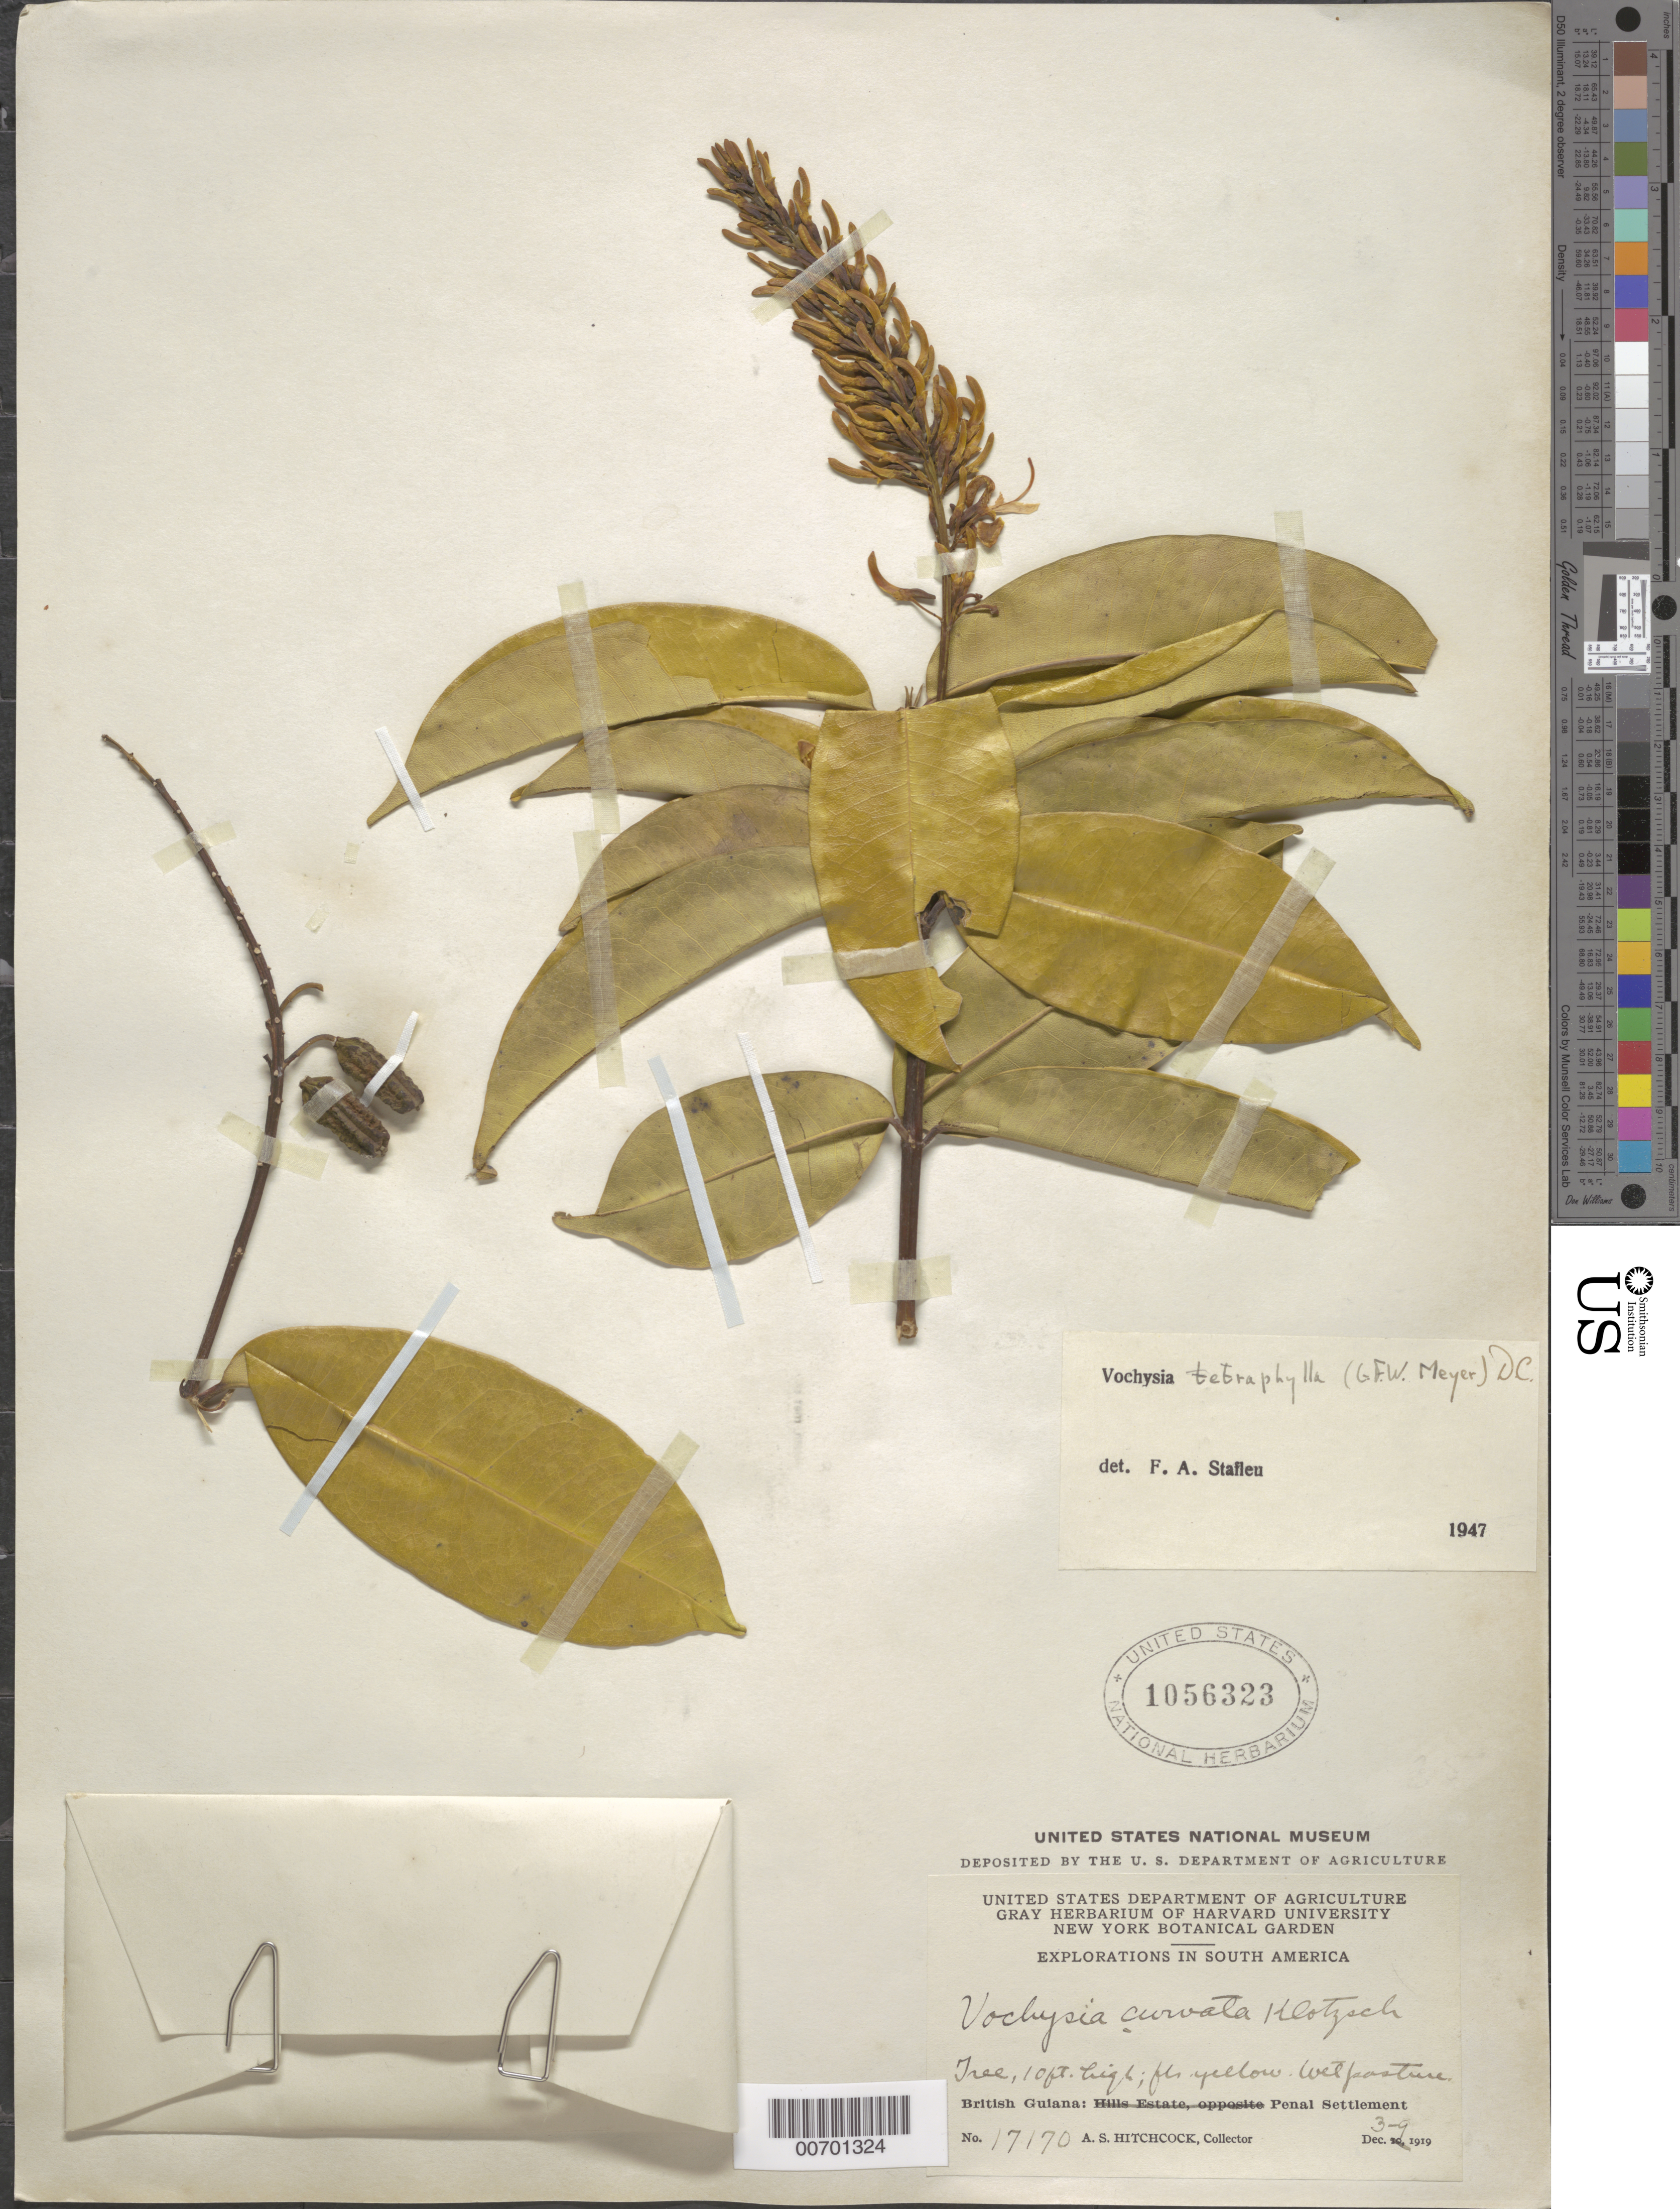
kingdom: Plantae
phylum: Tracheophyta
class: Magnoliopsida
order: Myrtales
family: Vochysiaceae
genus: Vochysia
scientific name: Vochysia tetraphylla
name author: (G. Mey.) DC.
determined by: Stafleu, F. A.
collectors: A. S. Hitchcock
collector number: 17170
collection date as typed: Dec. 3-9, 1919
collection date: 1919-12-03/1919-12-09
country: Guyana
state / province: Cuyuni-Mazaruni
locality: Penal Settlement, on W side of Essequibo River, near mouth of Mazaruni River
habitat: Wet pasture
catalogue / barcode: US 1056323